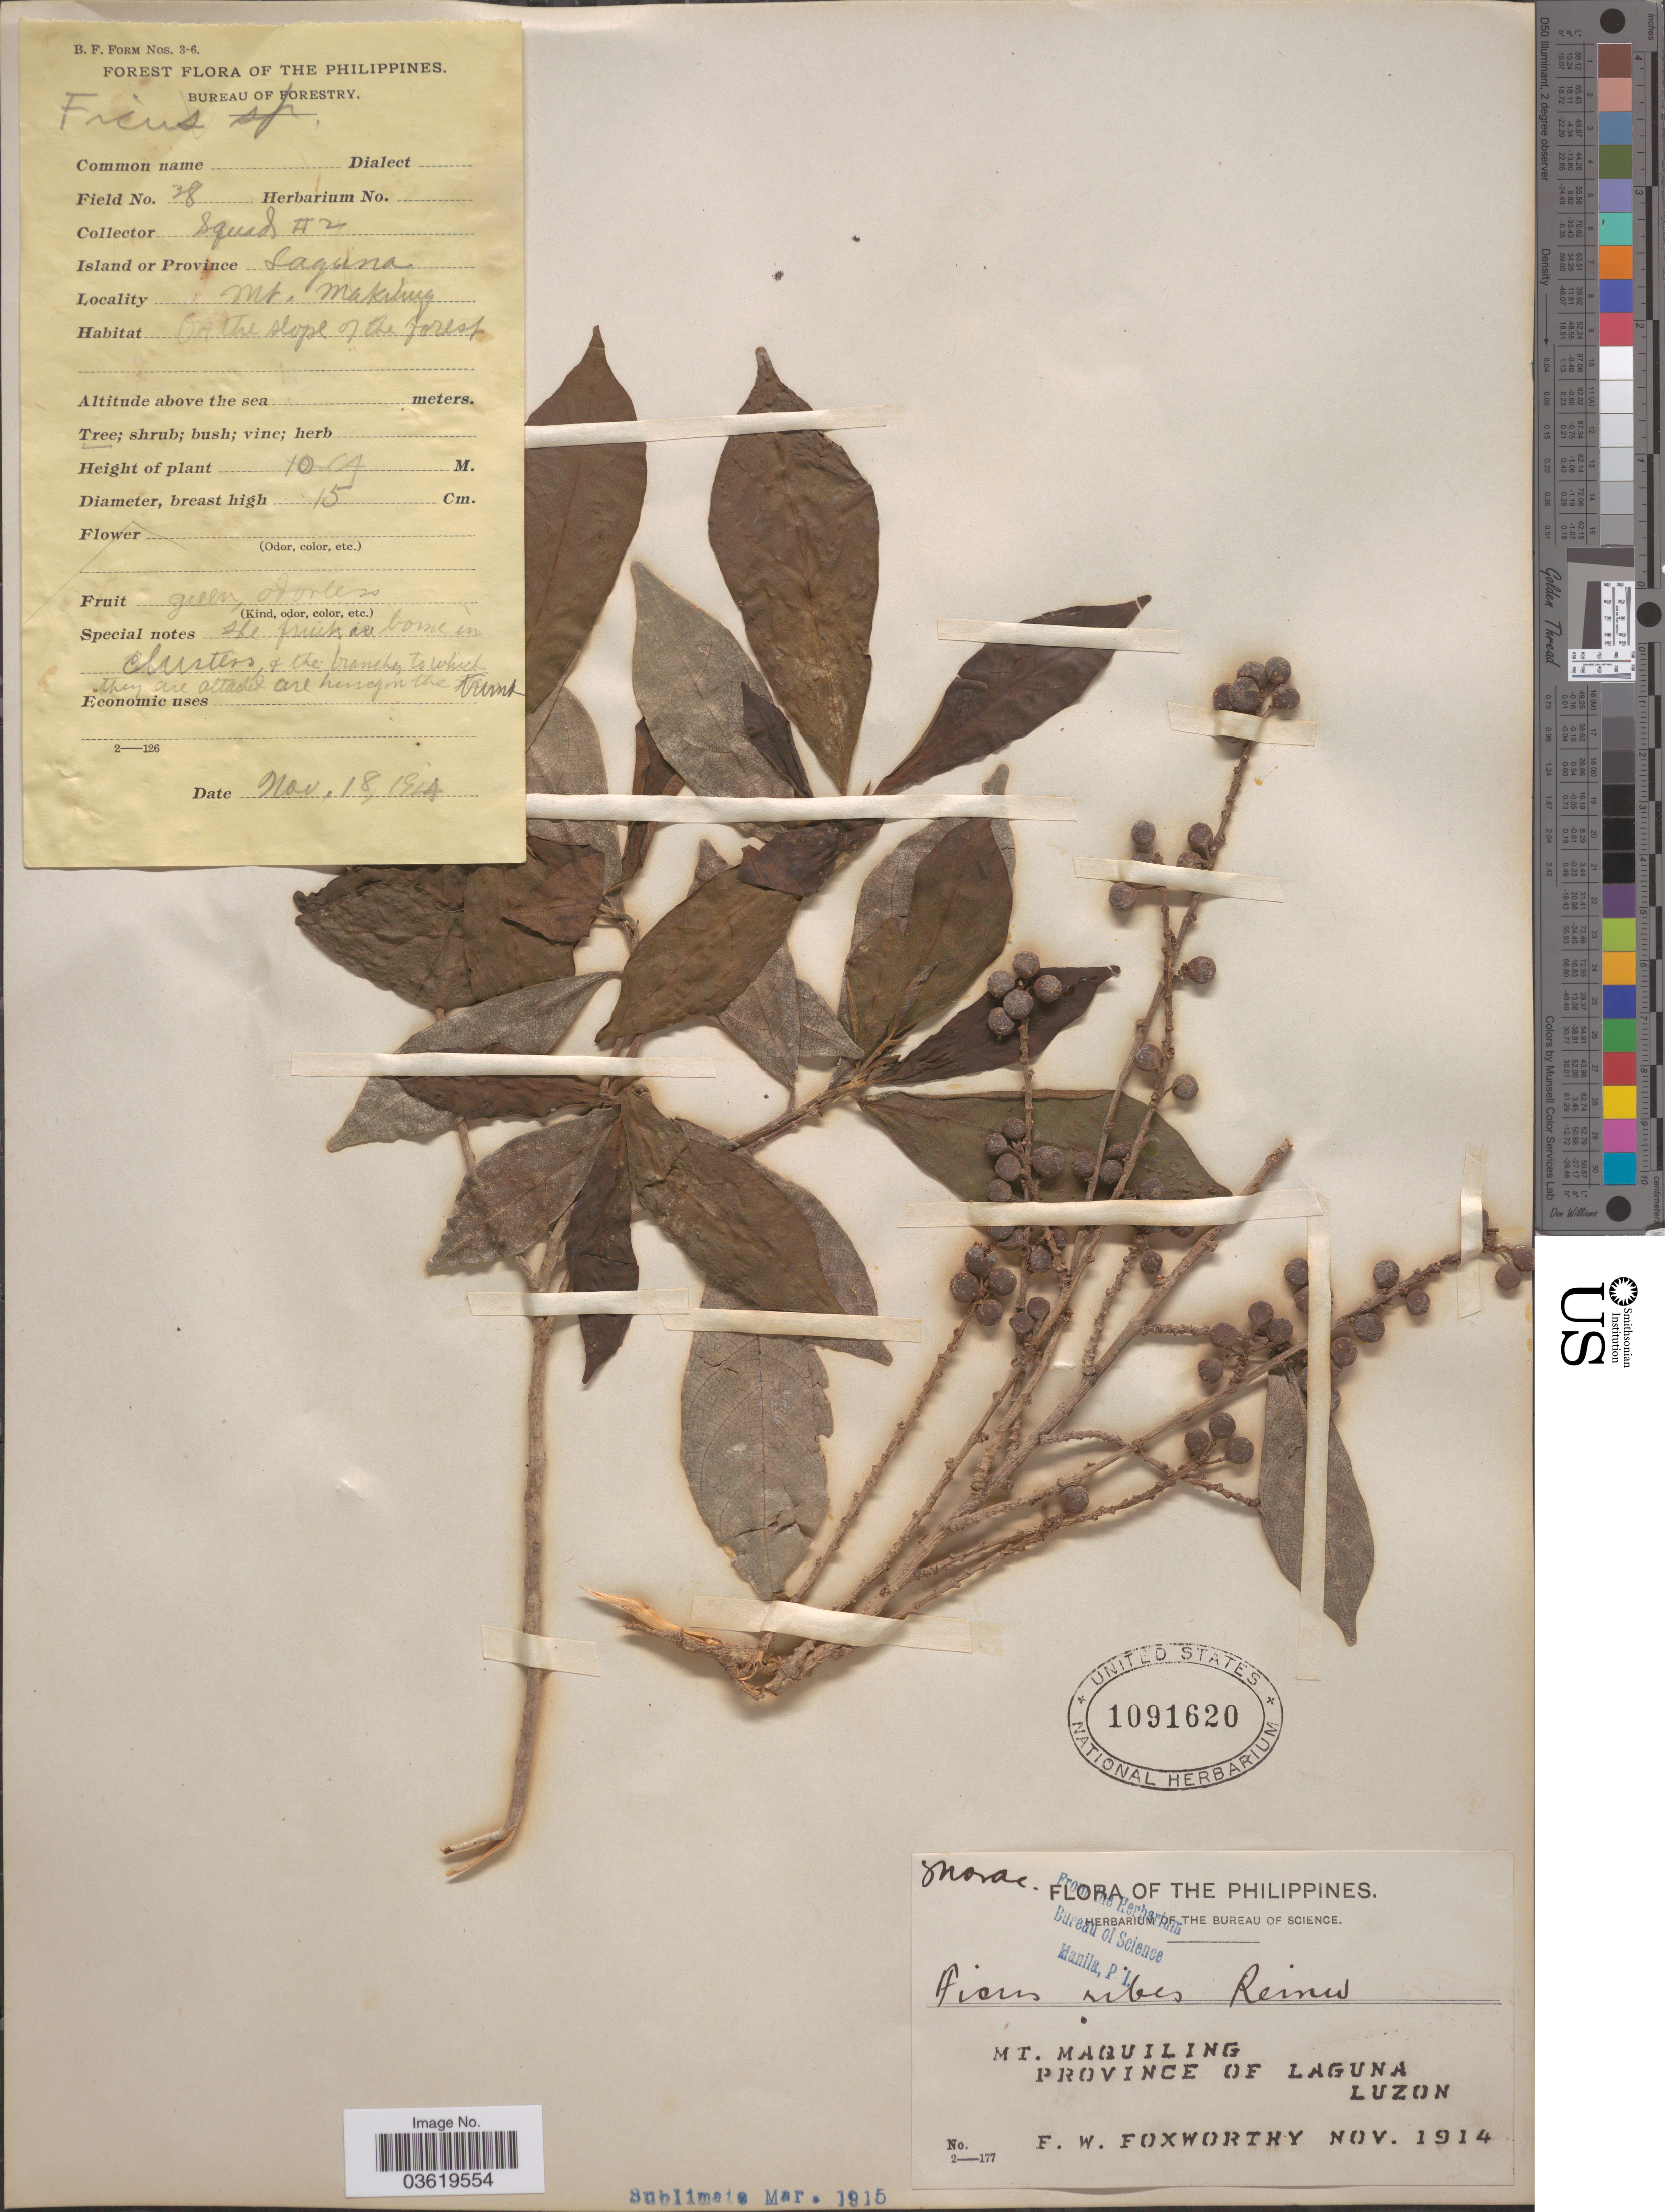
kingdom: Plantae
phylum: Tracheophyta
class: Magnoliopsida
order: Rosales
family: Moraceae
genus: Ficus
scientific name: Ficus ribes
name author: Reinw. ex Blume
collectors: F. W. Foxworthy & Squad #2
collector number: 28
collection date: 1914-11-18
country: Philippines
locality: Mt. Maquiling. Province of Laguna. Luzon.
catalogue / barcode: US 1091620